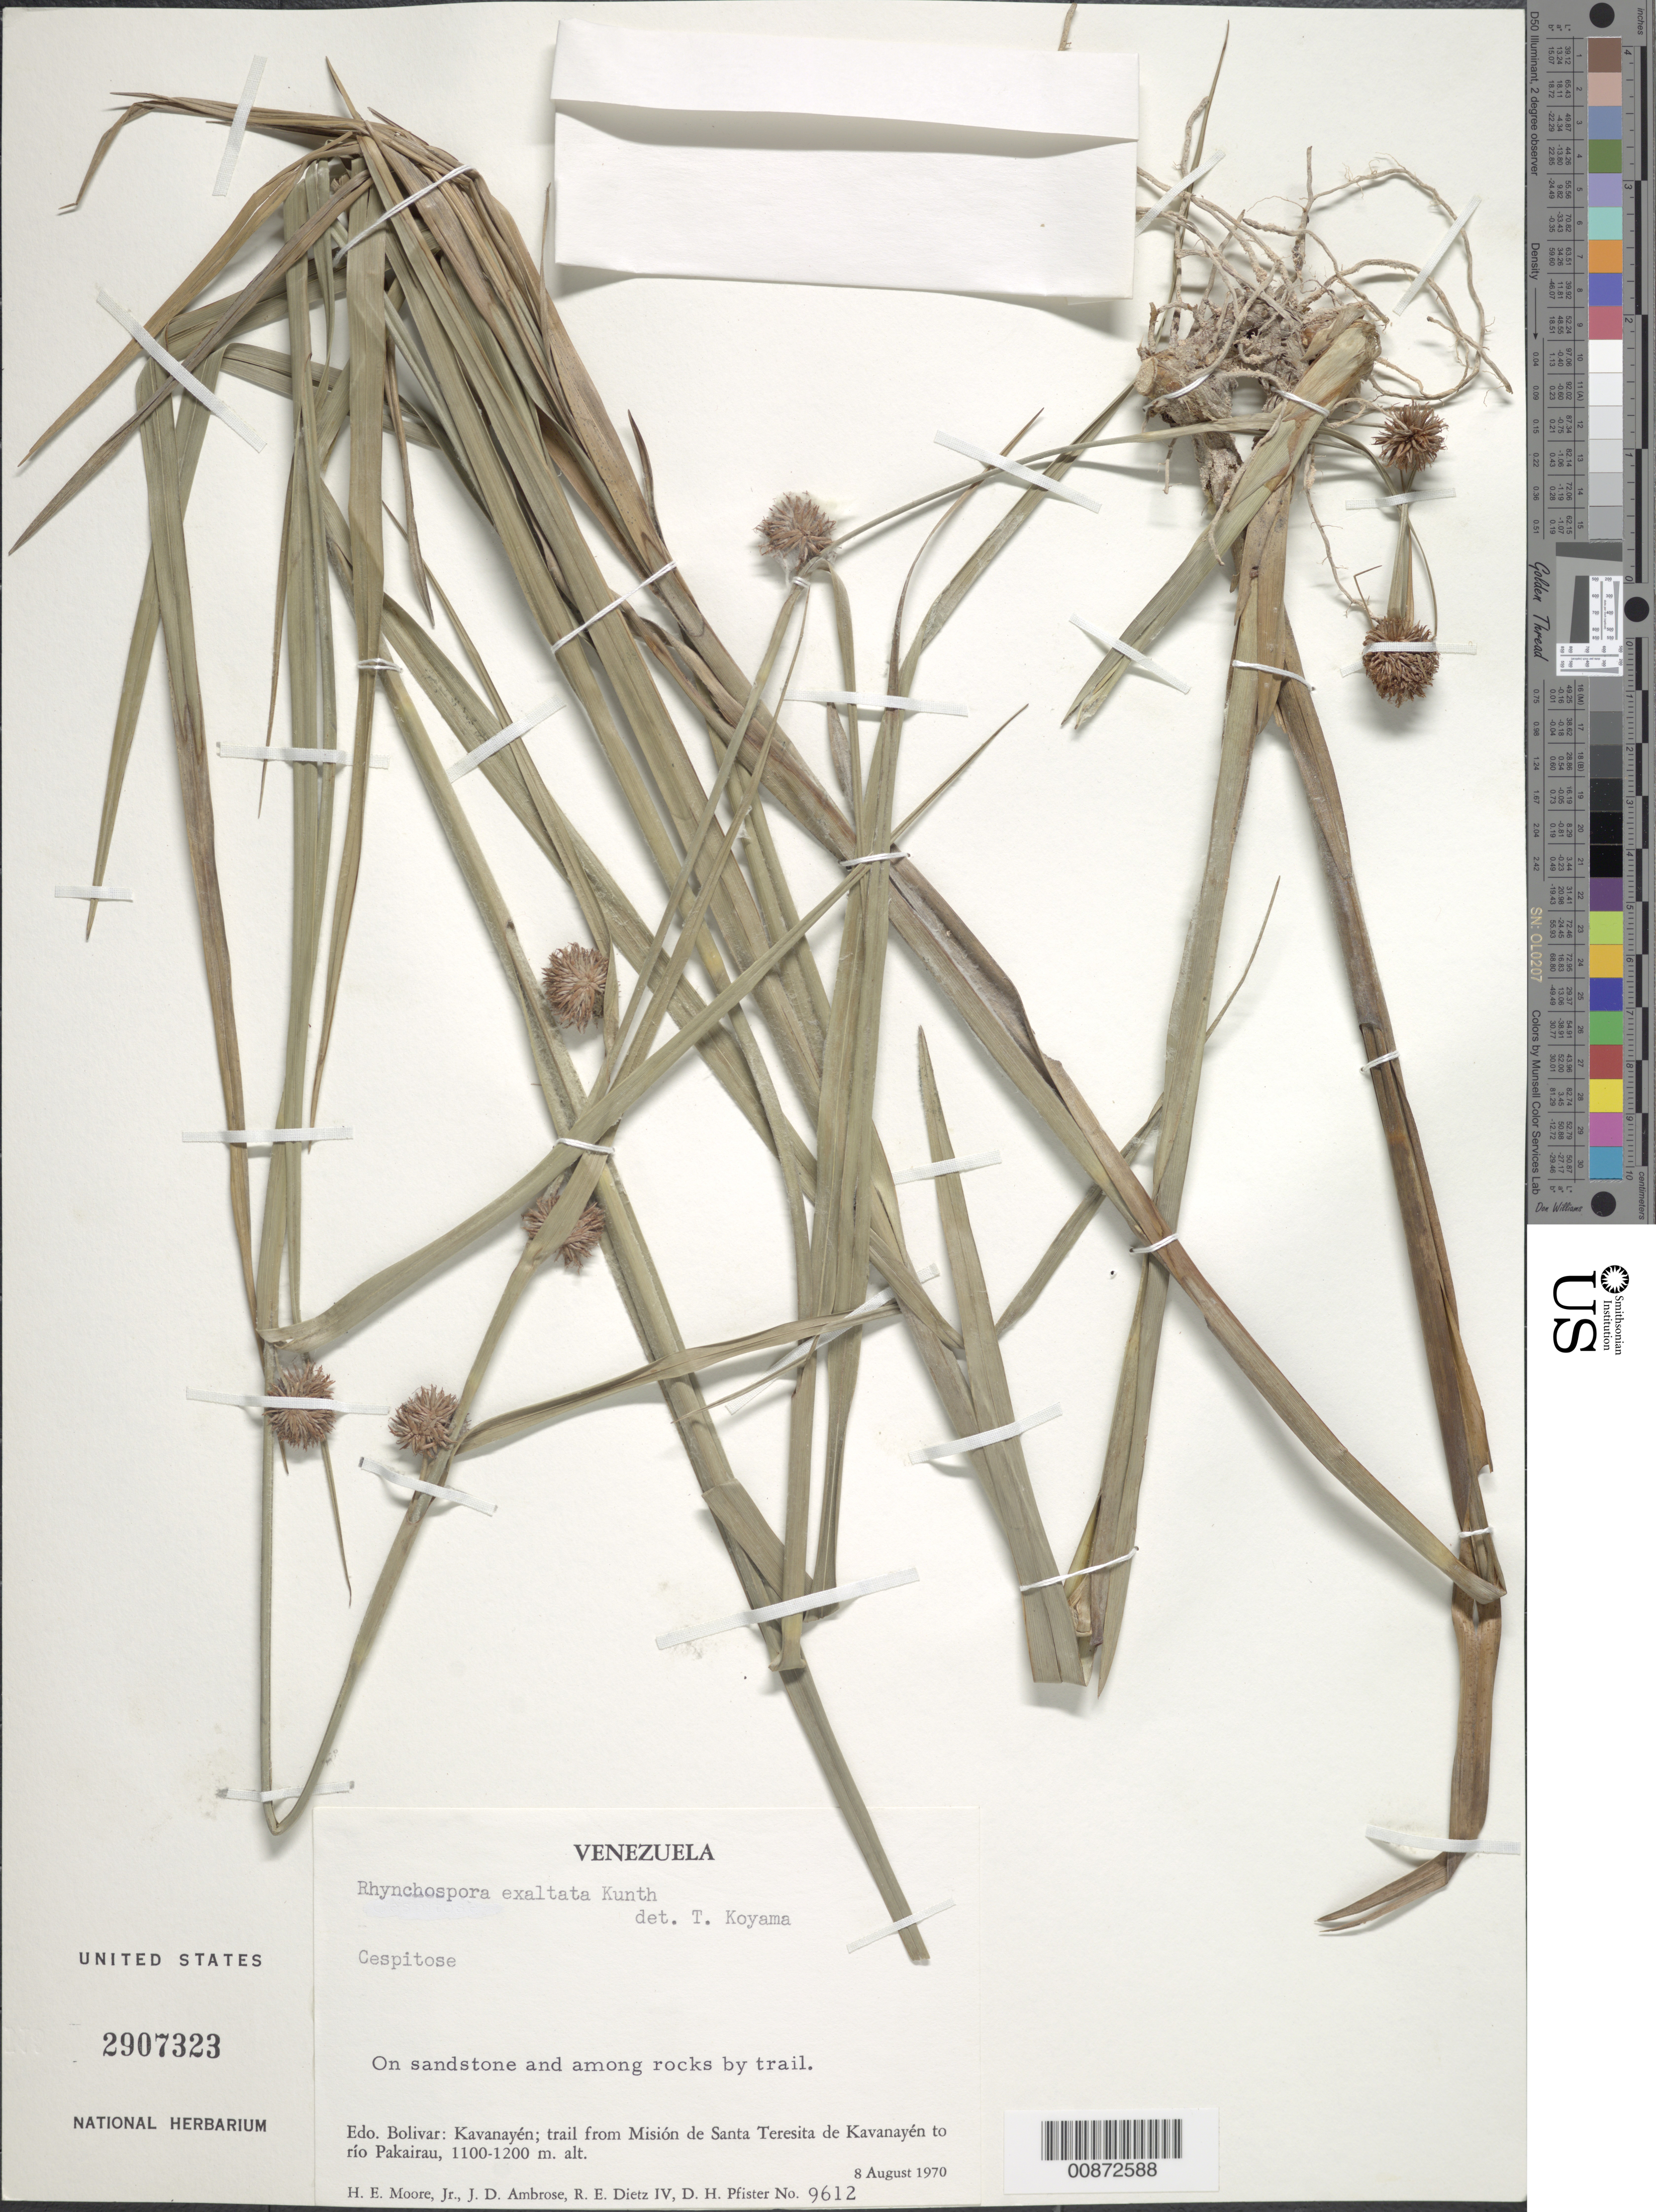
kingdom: Plantae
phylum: Tracheophyta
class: Liliopsida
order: Poales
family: Cyperaceae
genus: Rhynchospora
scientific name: Rhynchospora exaltata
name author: Kunth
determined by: Koyama, Tetsuo M.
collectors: H. E. Moore, J. D. Ambrose, R. Dietz & D. H. Pfister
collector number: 9612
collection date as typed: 8-Aug-70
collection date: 1970-08-08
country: Venezuela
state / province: Bolívar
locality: Kavanayén, trail from Misión de Santa Teresita de Kavanayén to Río Pakairau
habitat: Sandstone and among rocks along trail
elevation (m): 1100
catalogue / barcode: US 2907323